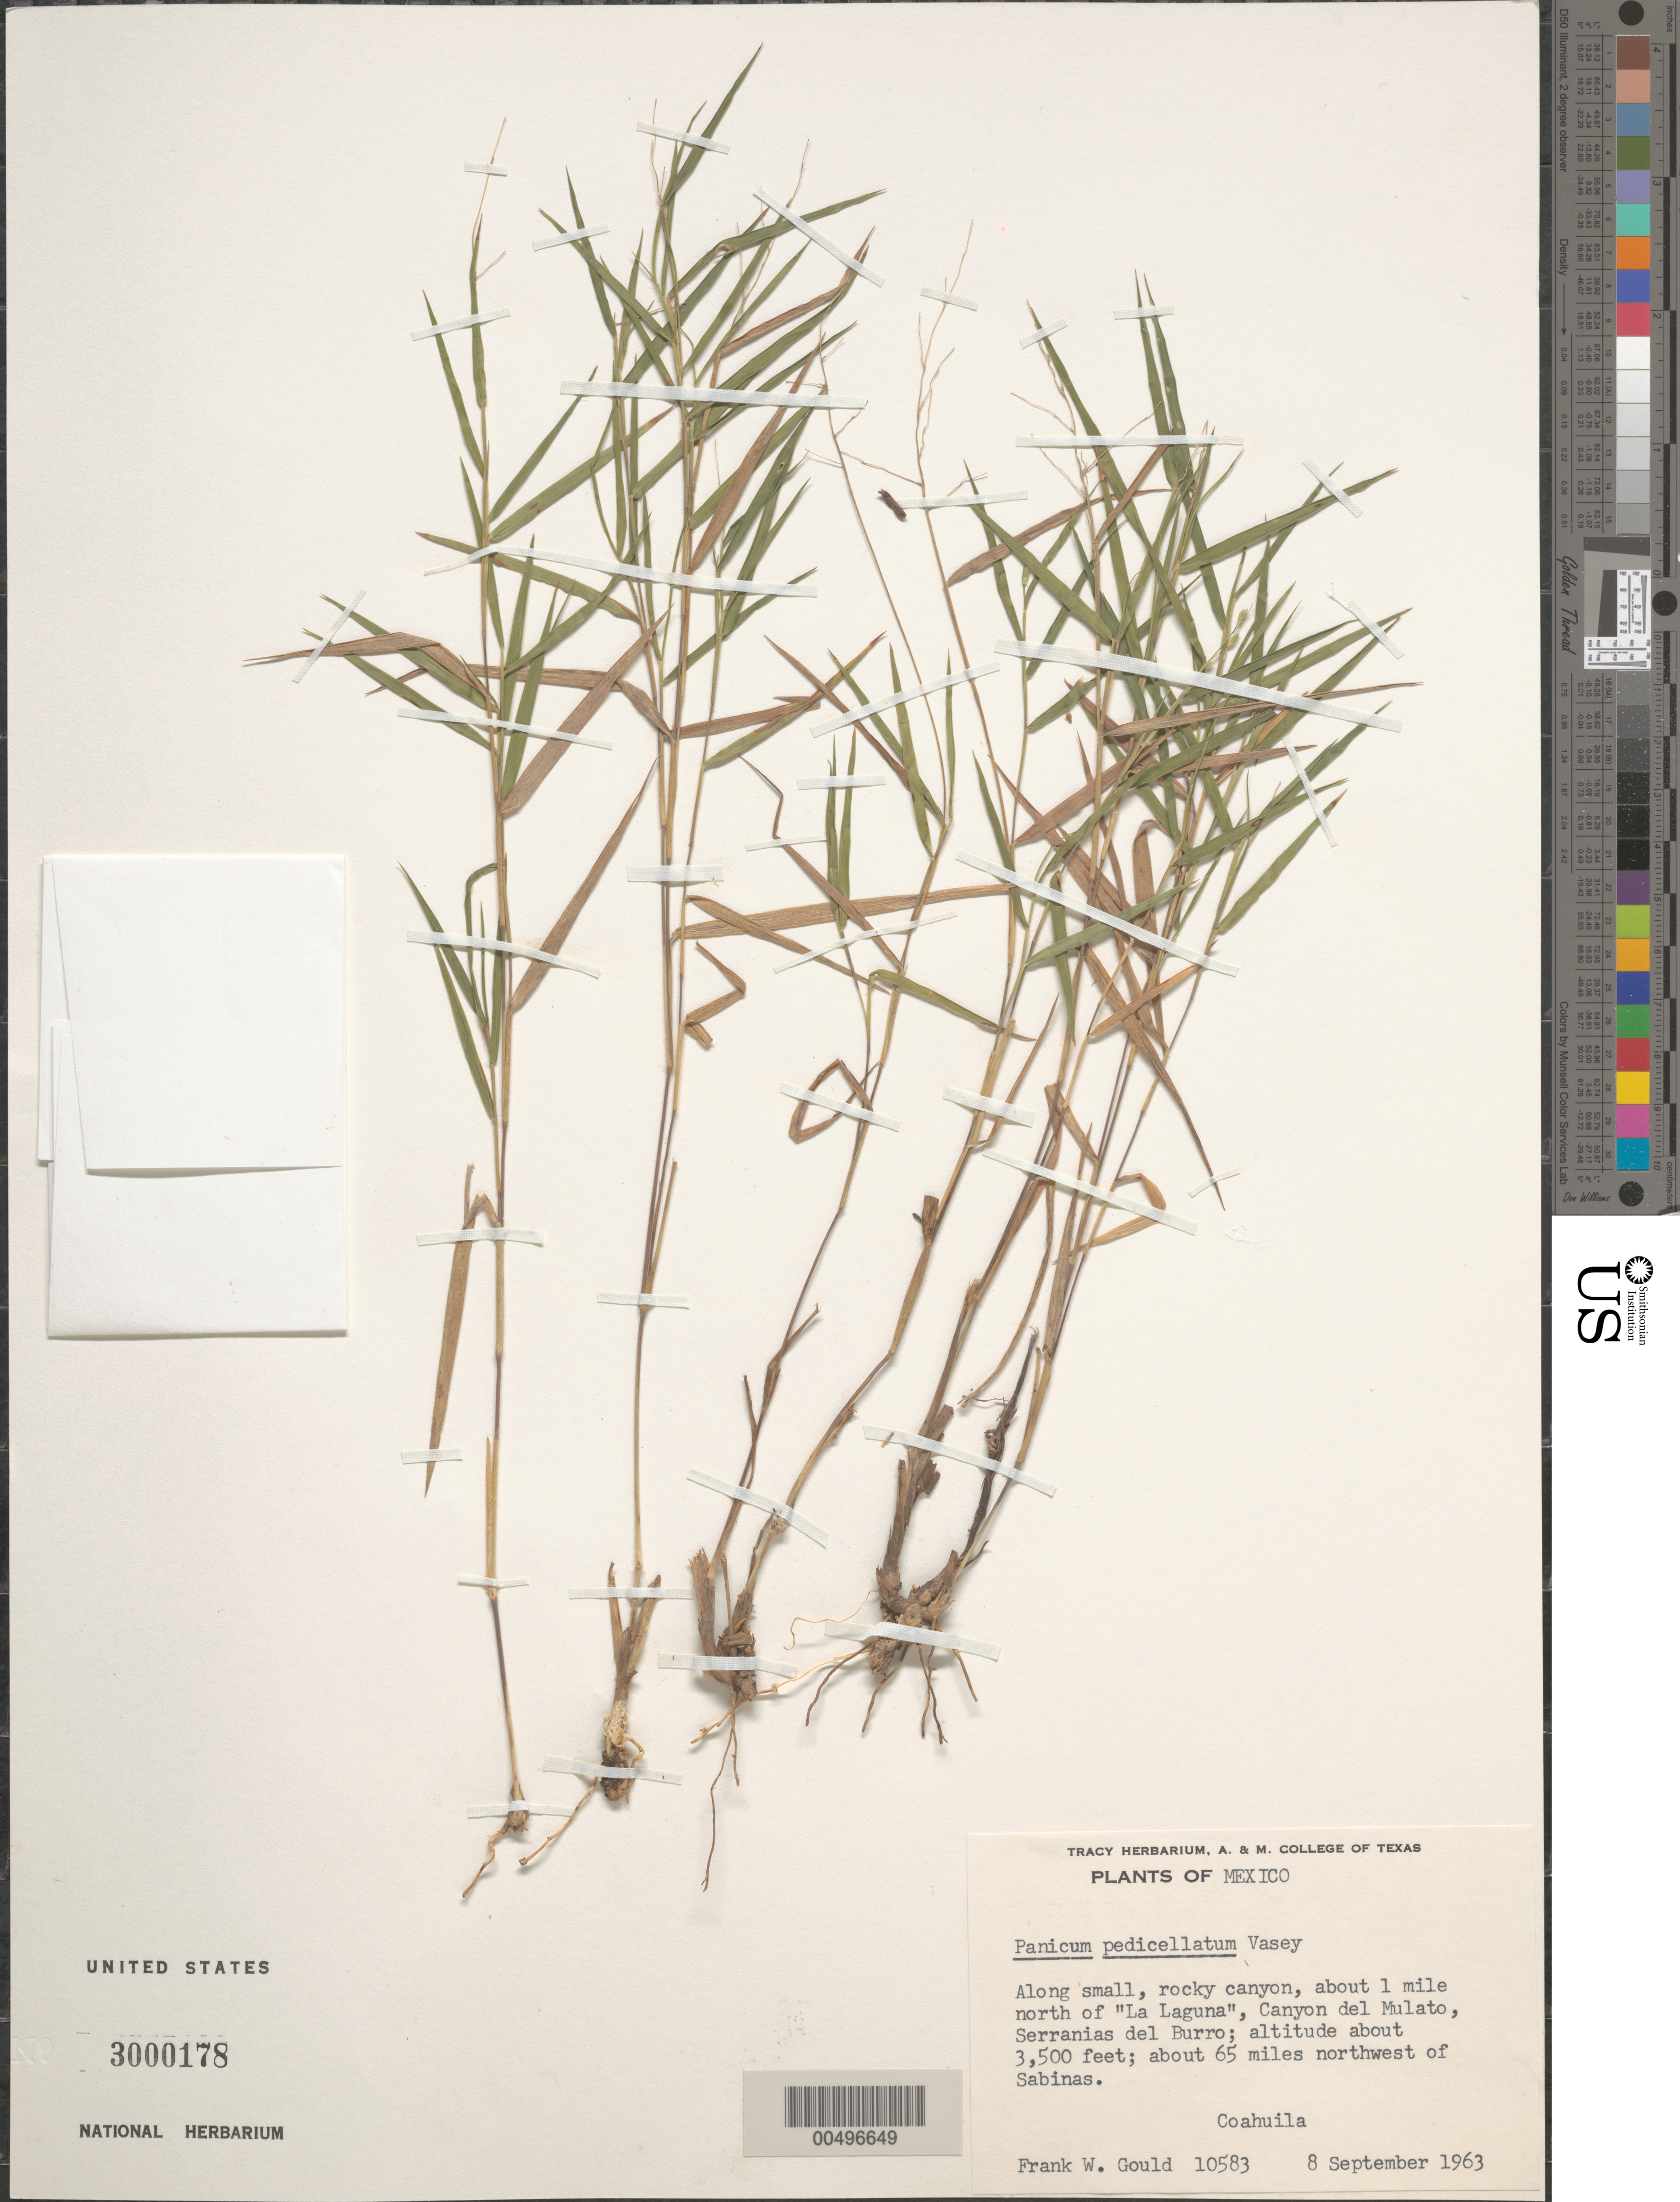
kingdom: Plantae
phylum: Tracheophyta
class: Liliopsida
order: Poales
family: Poaceae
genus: Panicum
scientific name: Panicum pedicellatum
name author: Vasey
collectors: F. W. Gould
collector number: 10583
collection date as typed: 8 Sep 1963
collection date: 1963-09-08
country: Mexico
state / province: Coahuila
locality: About 1 mi N of La Laguna, Canyon del Mulato, Serranias del Burro, about 65 mi NW of Sabinas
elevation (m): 1067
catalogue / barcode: US 3000178